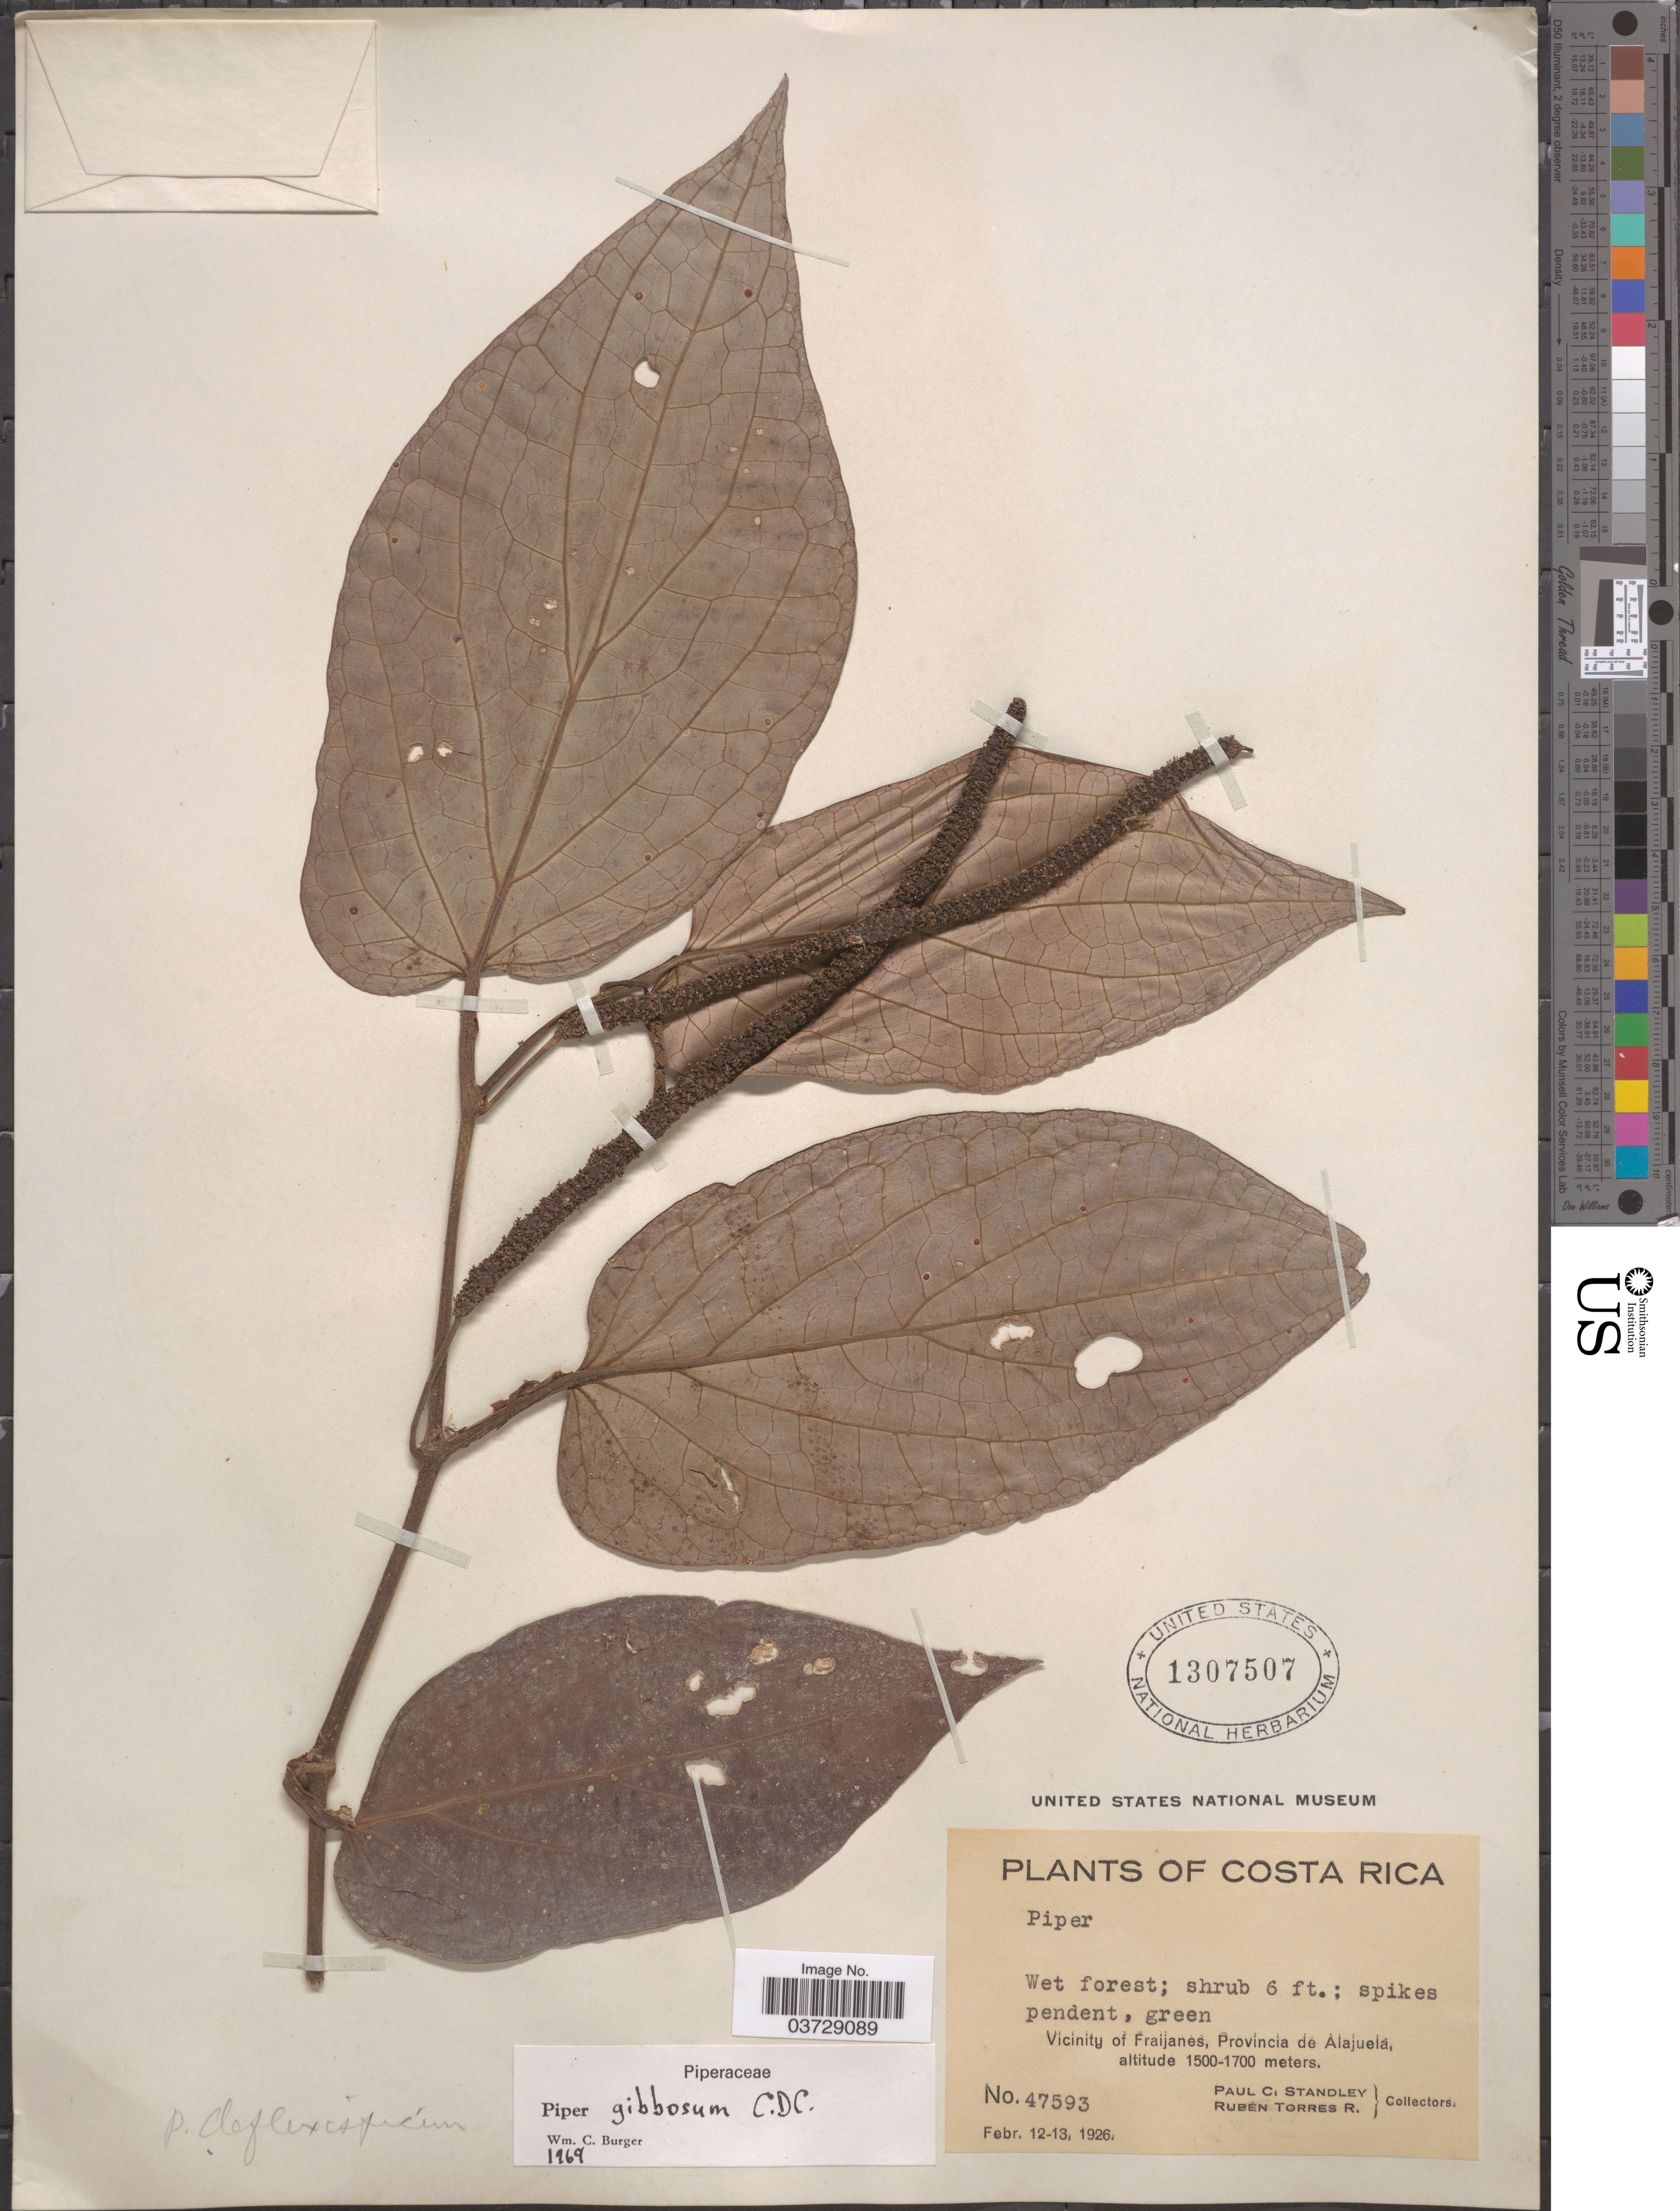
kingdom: Plantae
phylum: Tracheophyta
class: Magnoliopsida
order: Piperales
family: Piperaceae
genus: Piper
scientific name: Piper gibbosum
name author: C. DC.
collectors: P. C. Standley & R. Torres Rojas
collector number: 47593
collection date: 1926-02-12/1926-02-13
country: Costa Rica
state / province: Alajuela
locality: Vicinity of Fraijanes.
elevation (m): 1500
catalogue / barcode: US 1307507